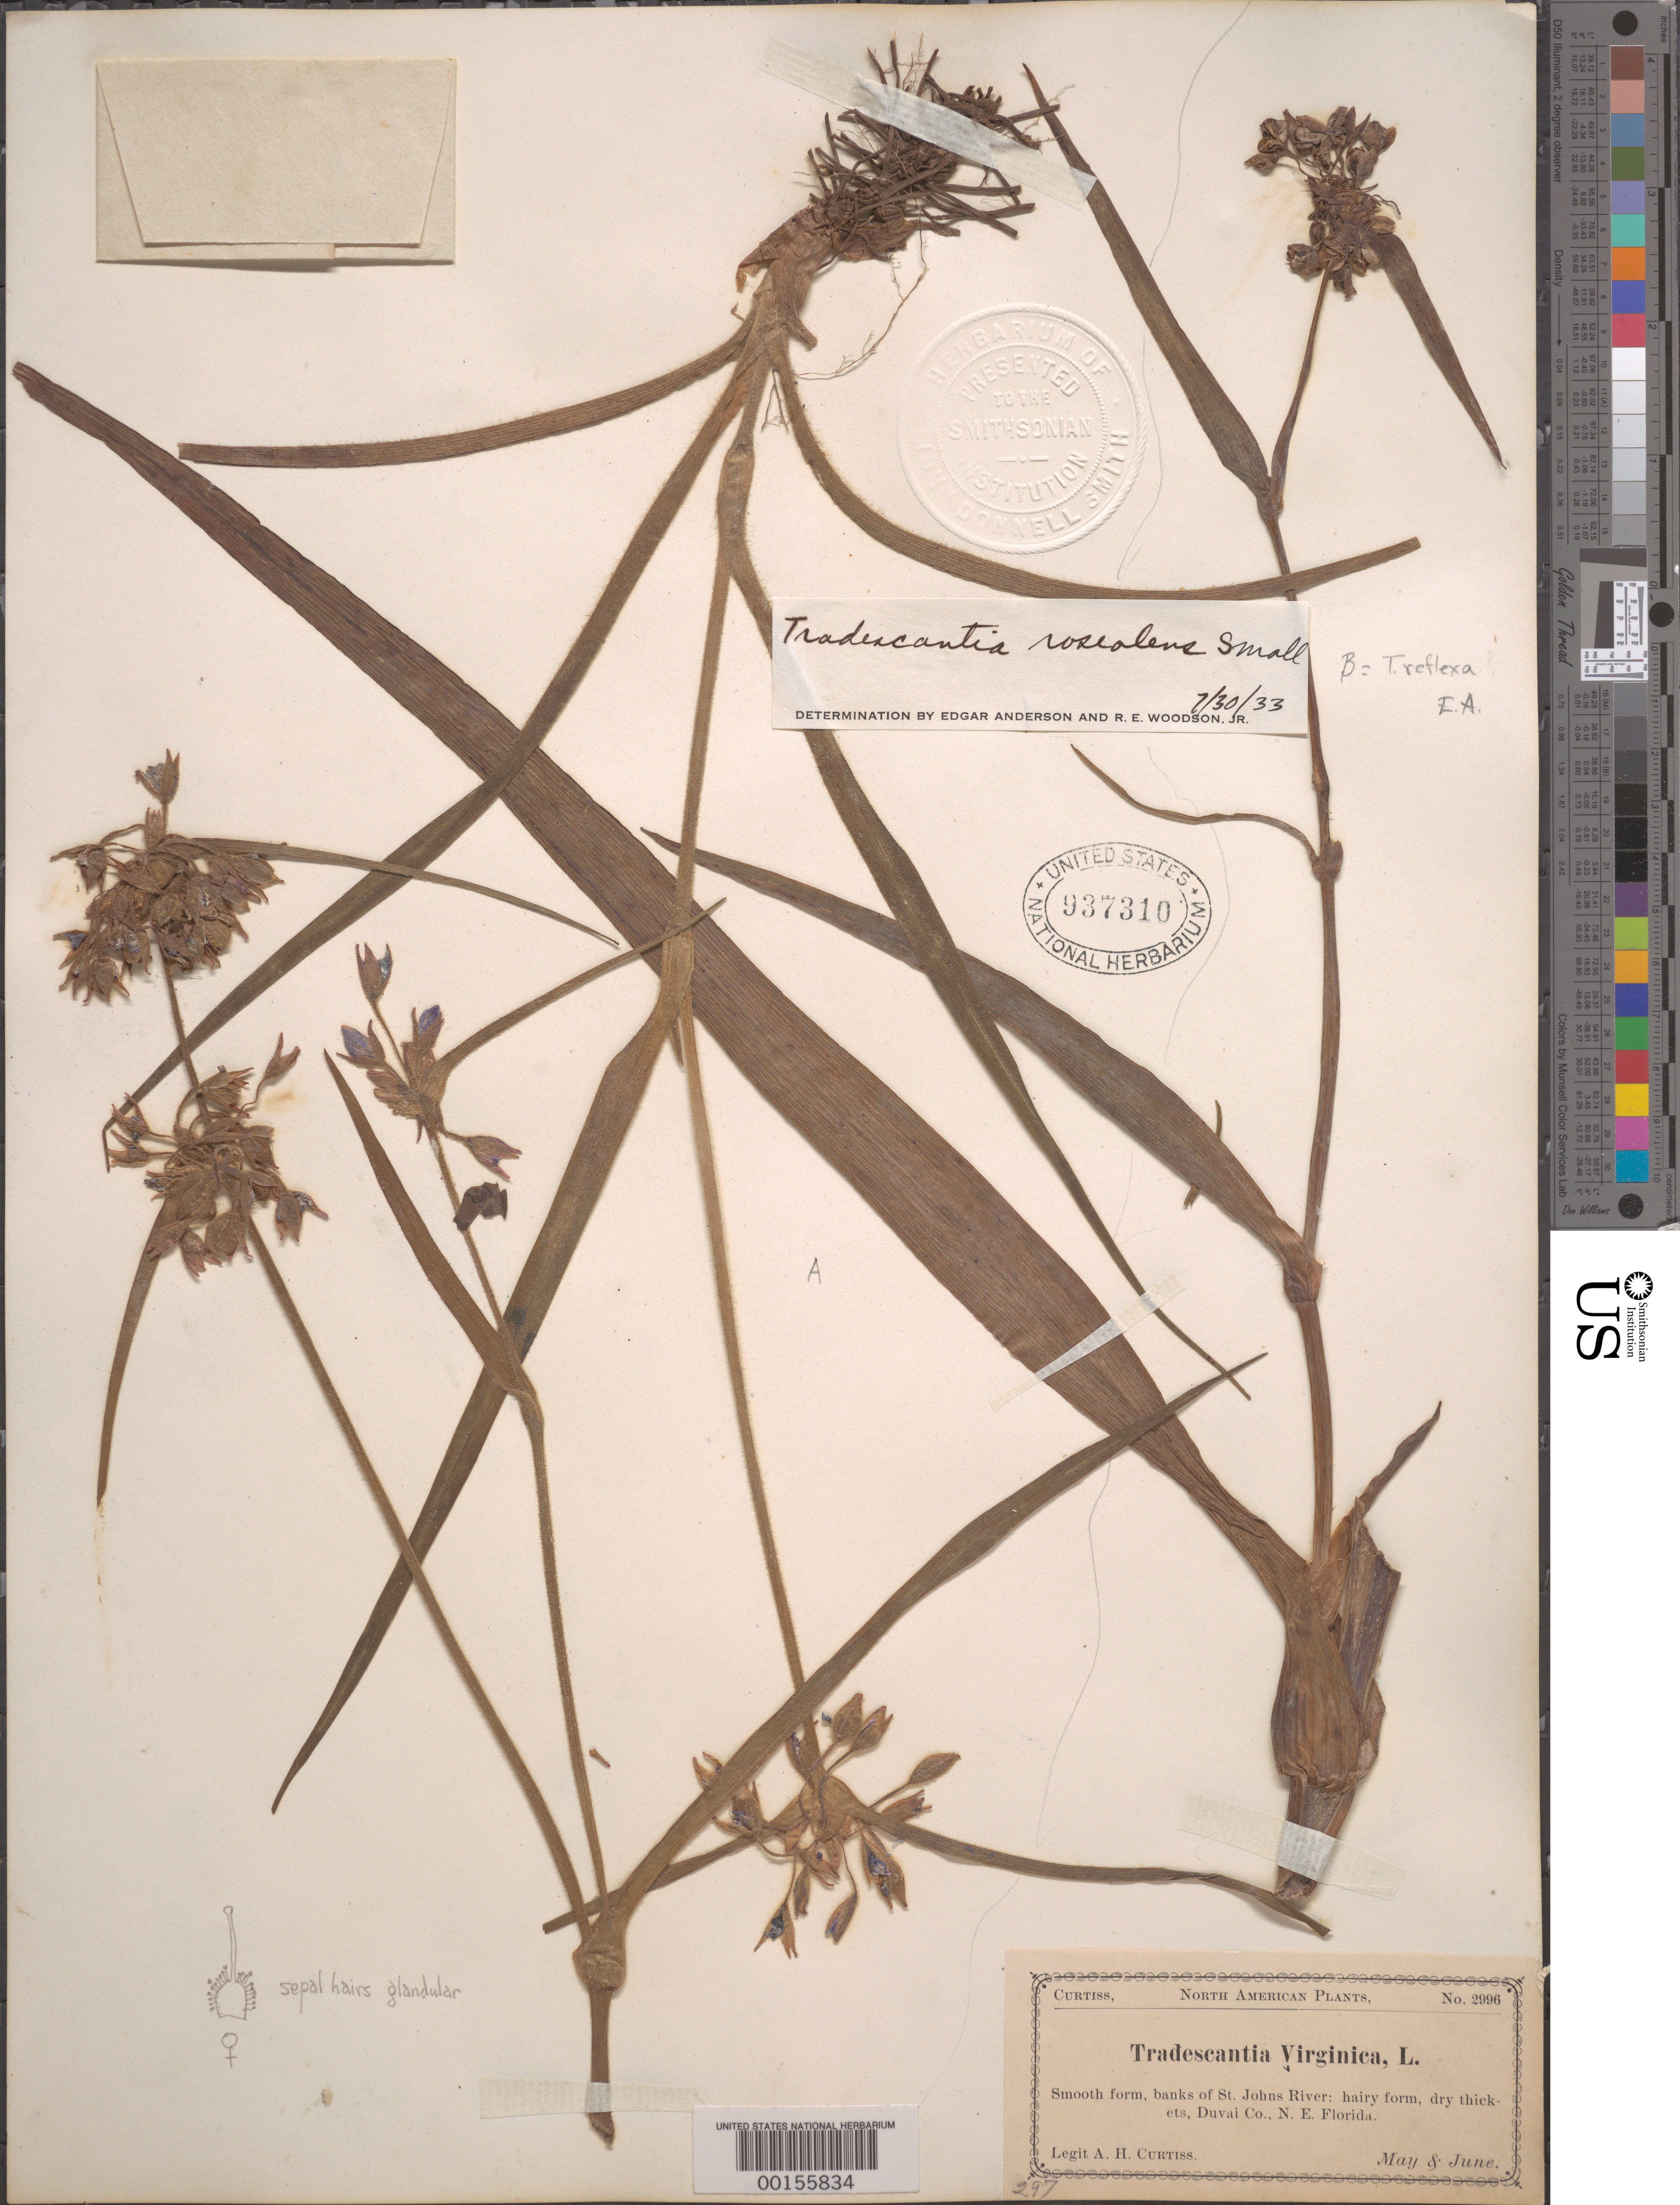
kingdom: Plantae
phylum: Tracheophyta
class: Liliopsida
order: Commelinales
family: Commelinaceae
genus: Tradescantia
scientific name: Tradescantia roseolens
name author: Small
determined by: Woodward, R. E.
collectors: A. H. Curtiss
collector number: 2996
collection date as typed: May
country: United States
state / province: Florida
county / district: Duval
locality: St. johns river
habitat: Riverbanks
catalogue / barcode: US 937310